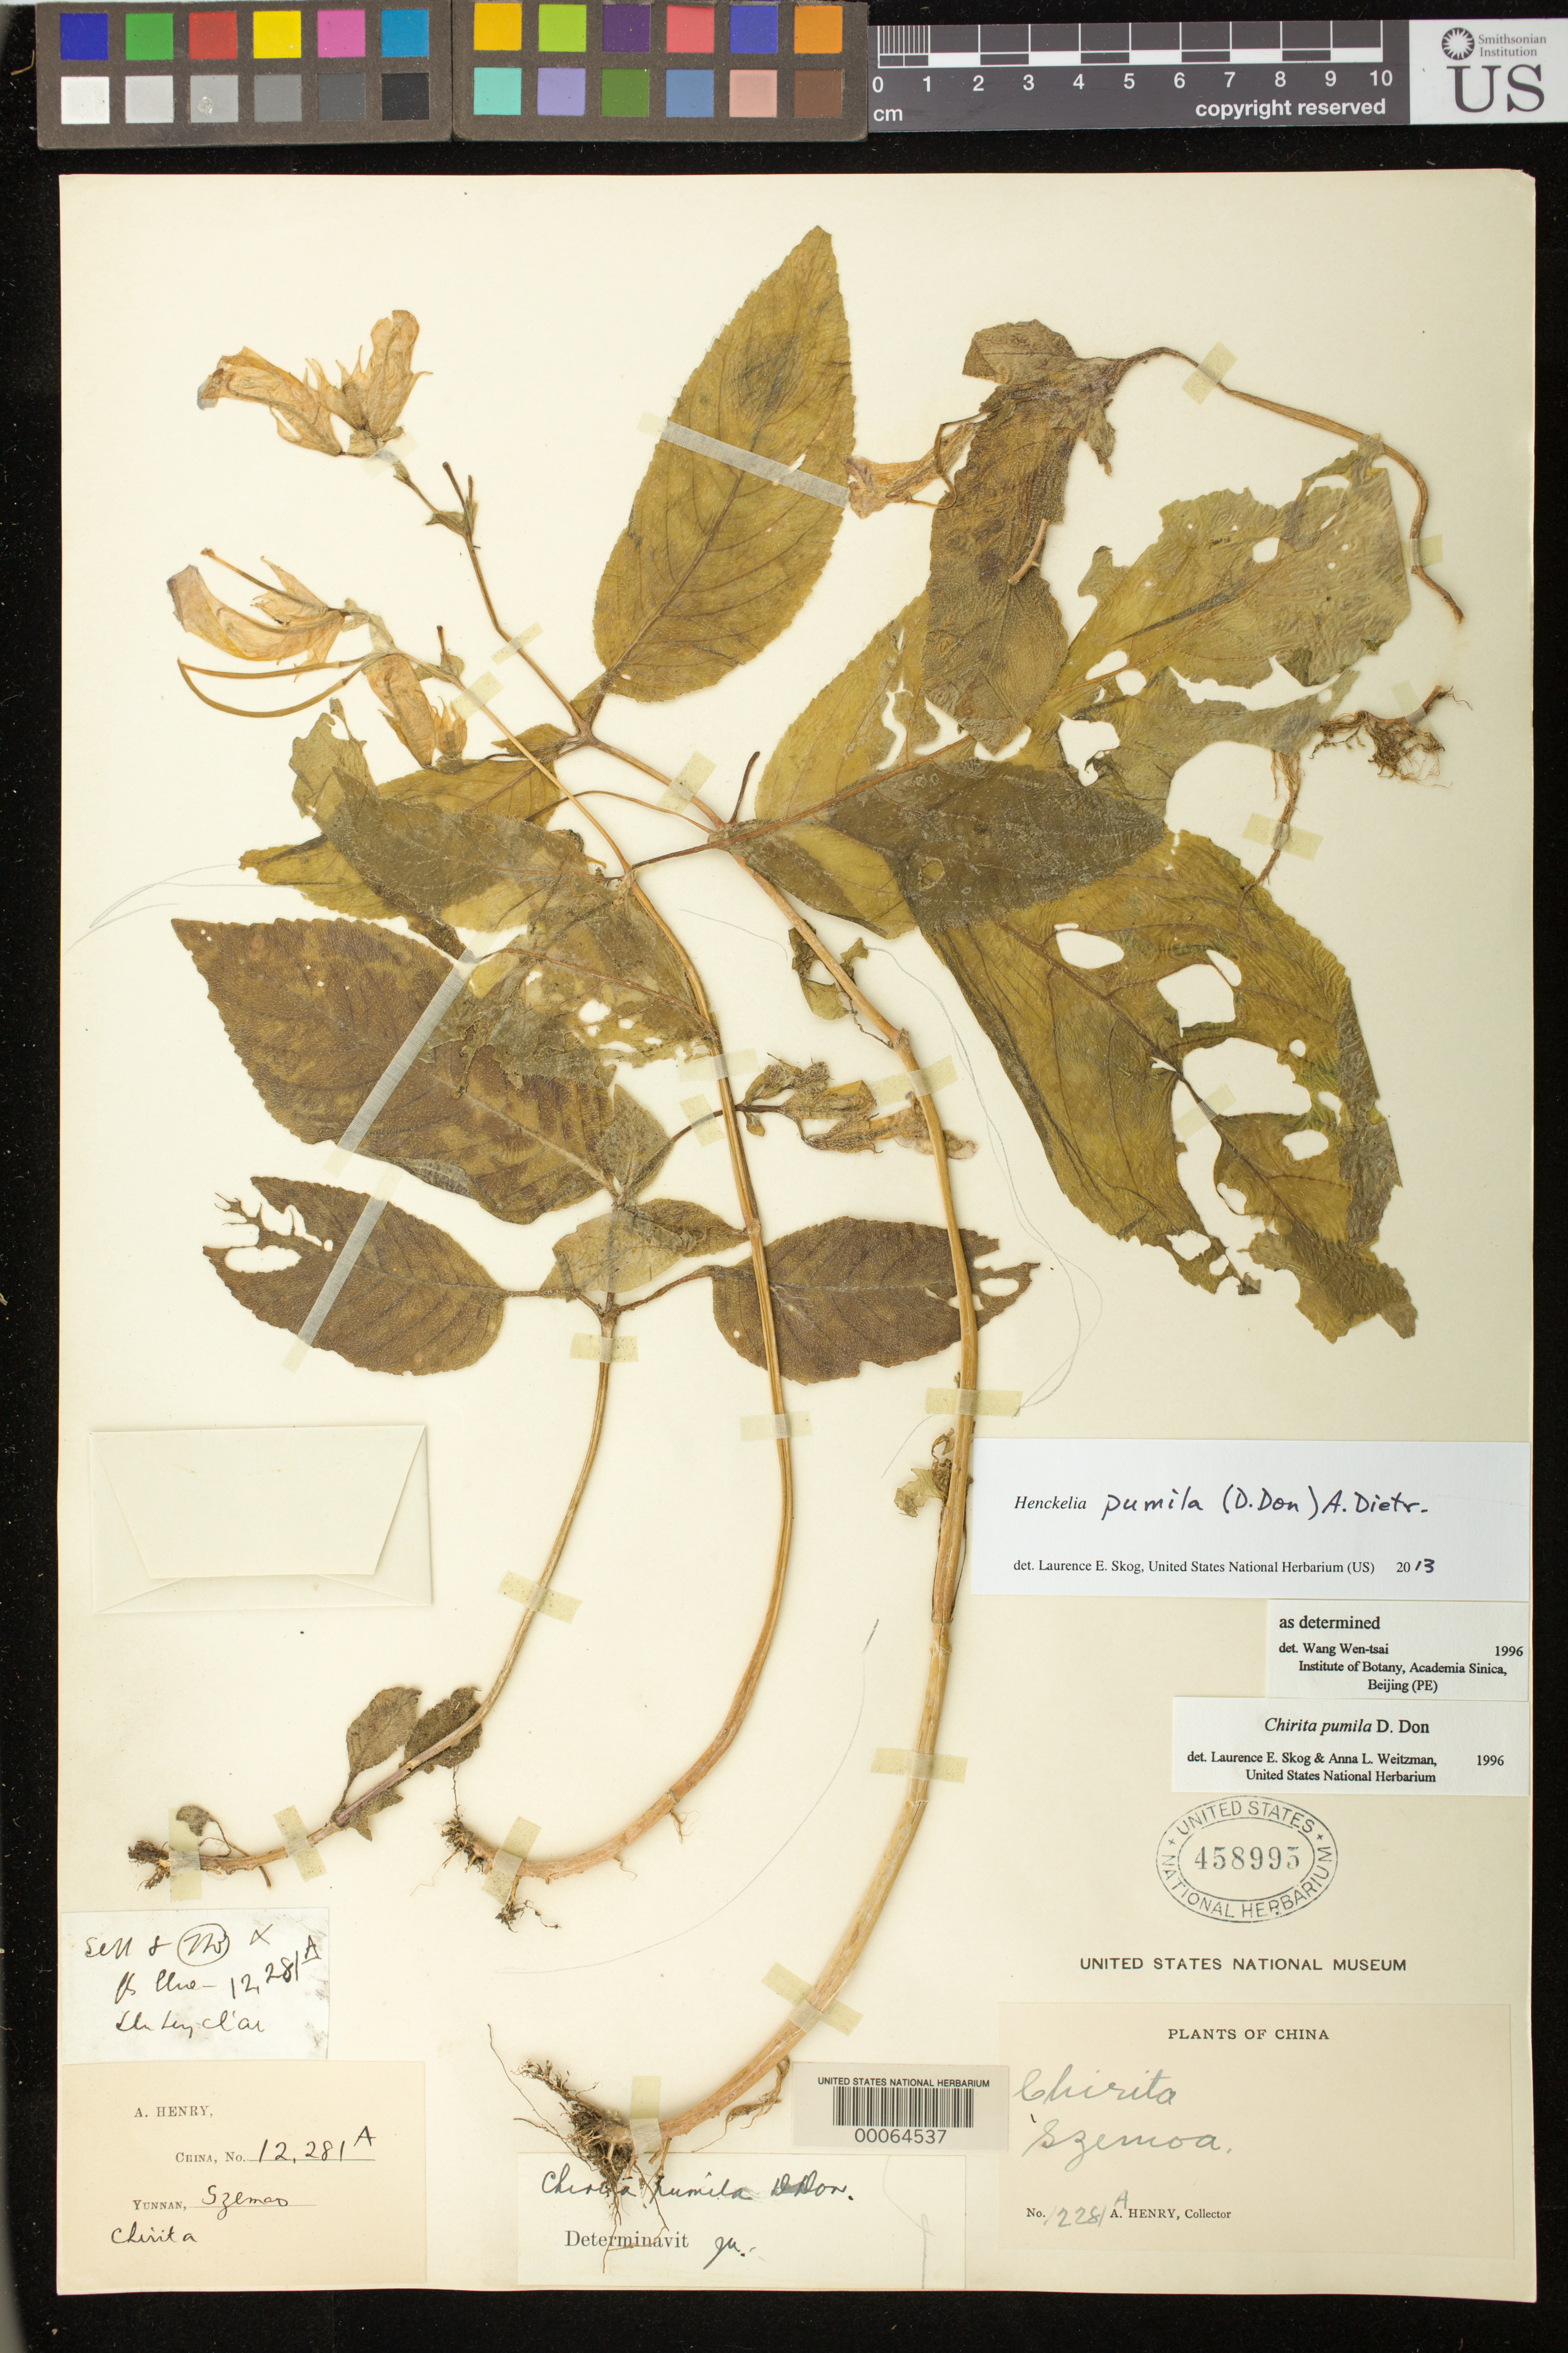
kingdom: Plantae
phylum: Tracheophyta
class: Magnoliopsida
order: Lamiales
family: Gesneriaceae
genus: Henckelia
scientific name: Henckelia pumila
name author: (D. Don) A. Dietr.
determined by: Skog, Laurence E.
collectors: A. Henry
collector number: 12281 A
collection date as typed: Sep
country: China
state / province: Yunnan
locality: Szemoa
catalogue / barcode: US 458995